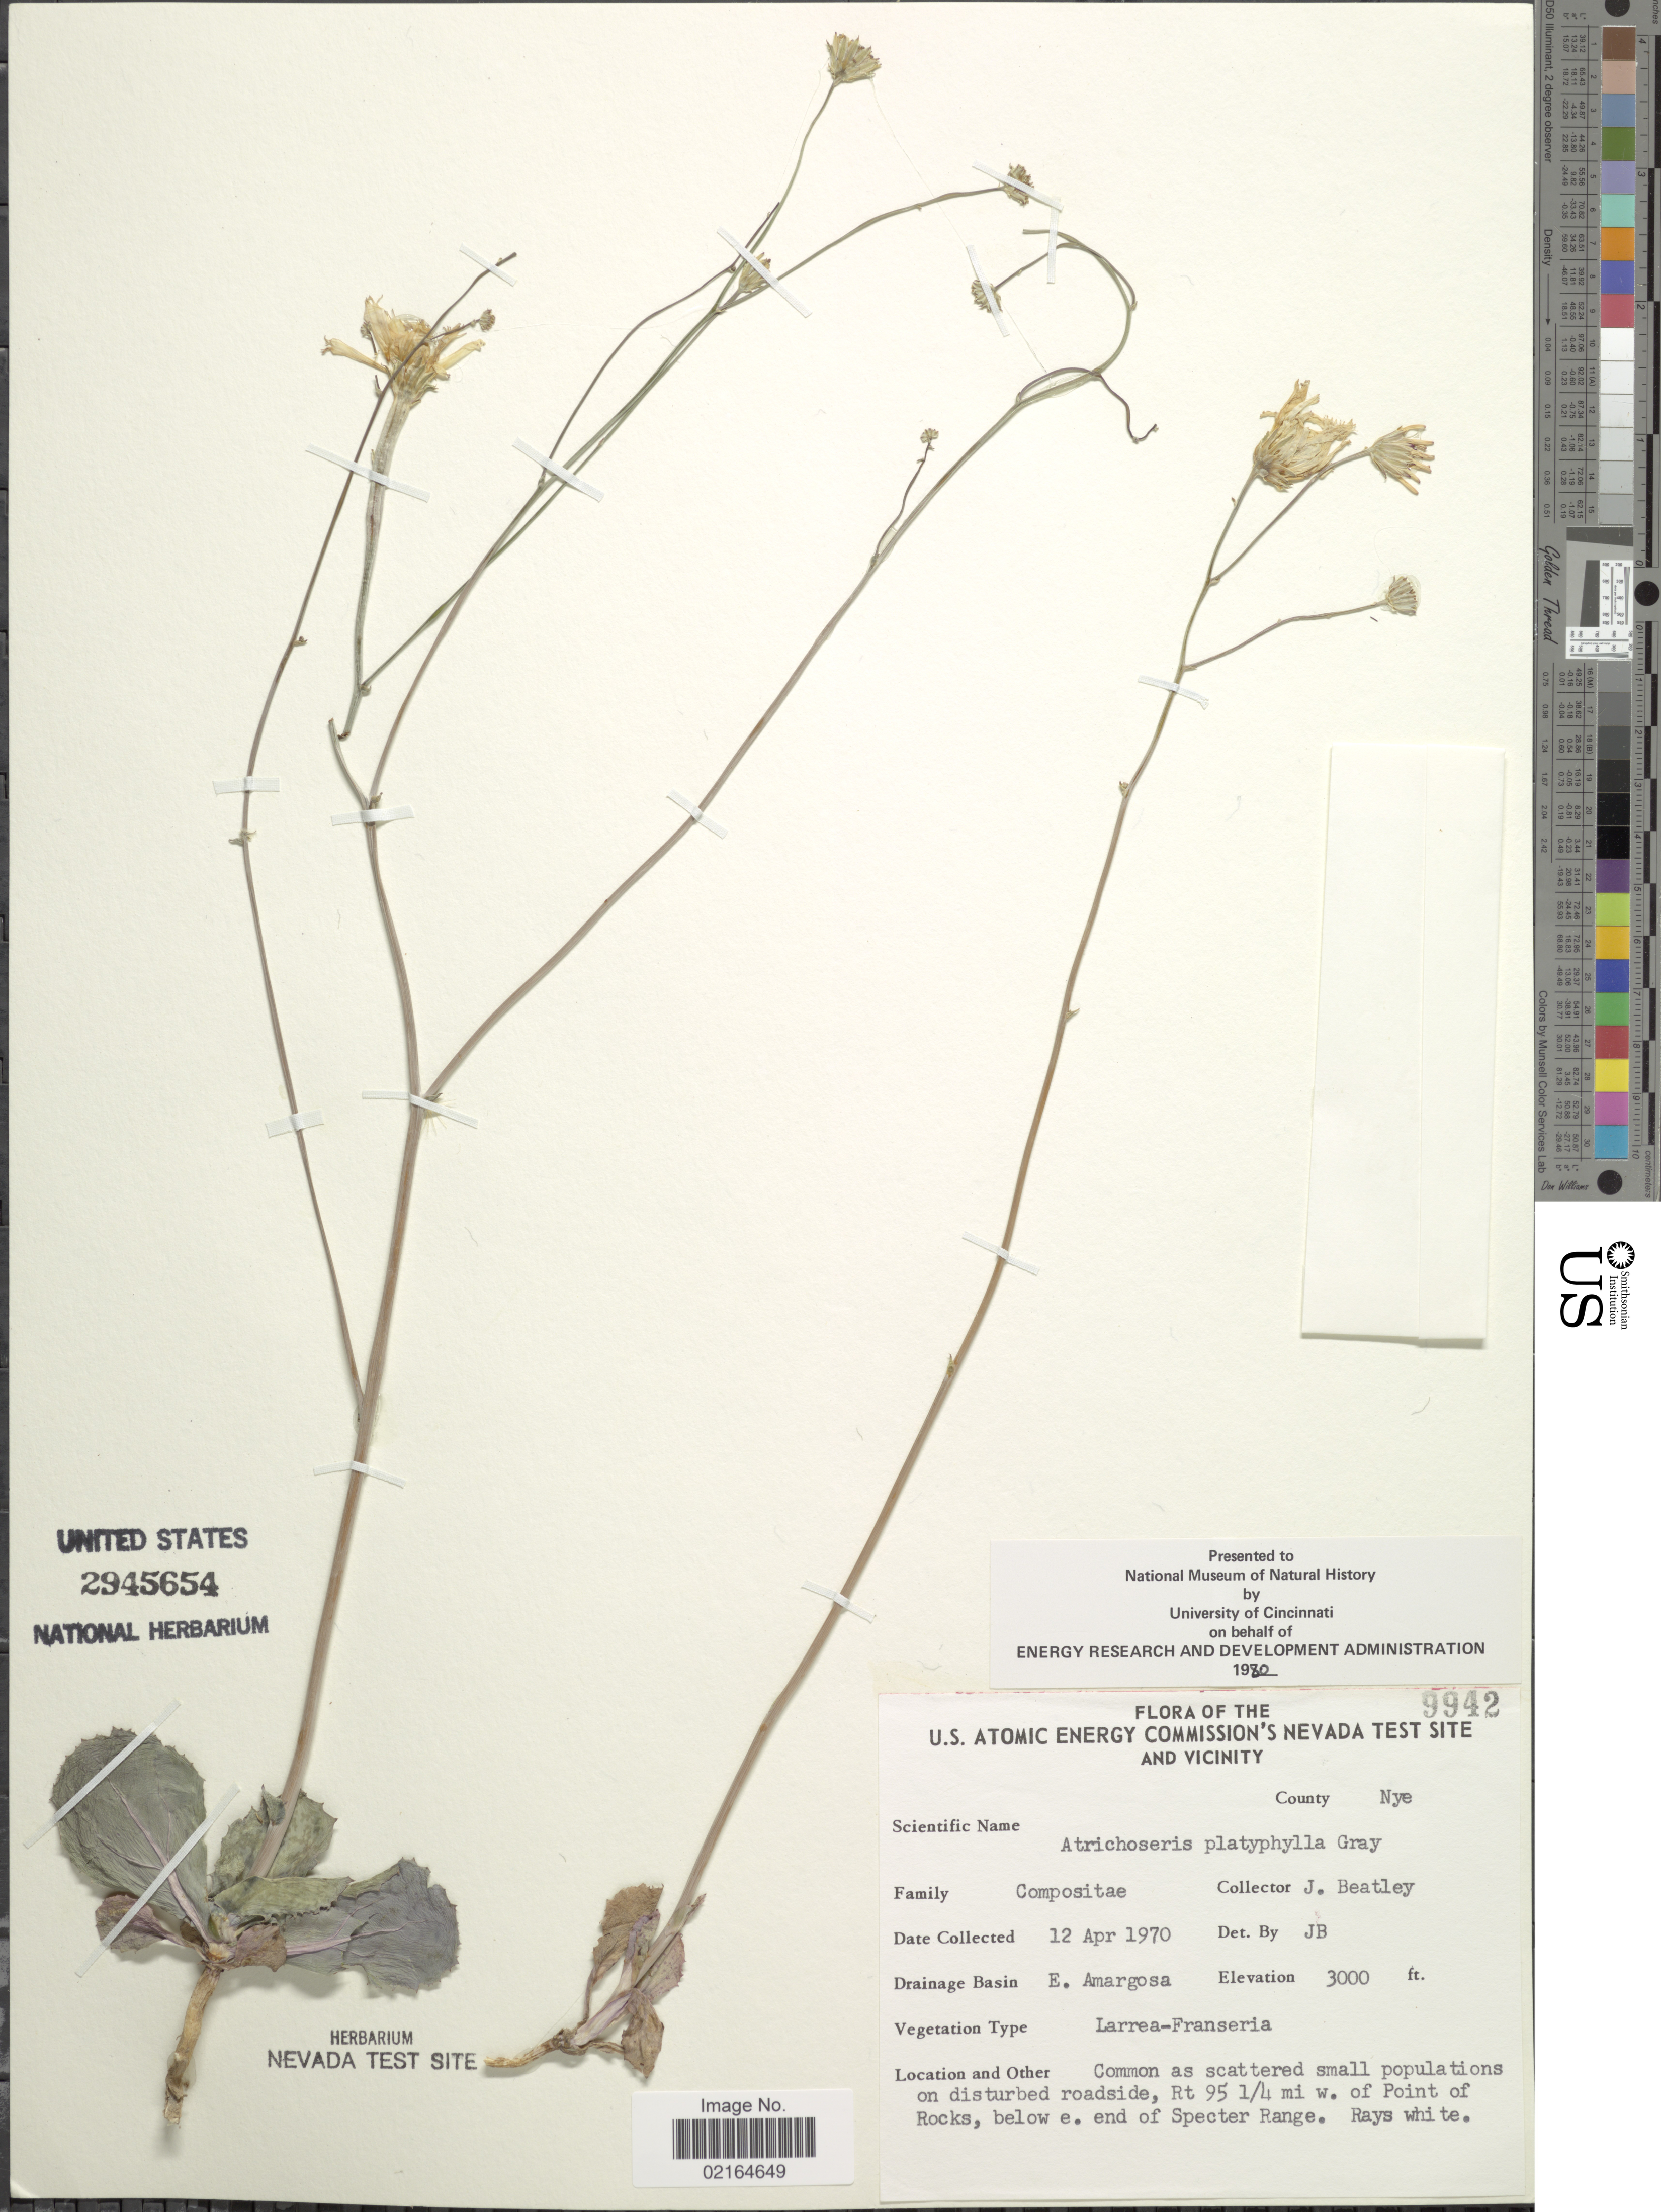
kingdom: Plantae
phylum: Tracheophyta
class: Magnoliopsida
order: Asterales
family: Asteraceae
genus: Atrichoseris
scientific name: Atrichoseris platyphylla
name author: A. Gray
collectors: J. C. Beatley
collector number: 9942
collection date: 1970-04-12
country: United States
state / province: Nevada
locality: U.S. Atomic Energy Commission's Nevada Test Site And Vicinity, County Nye, Drainage Basin E. Amargosa, Rt 95 ¼ mi w. of Point of Rocks, below e. end of Specter Range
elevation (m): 914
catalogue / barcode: US 2945654